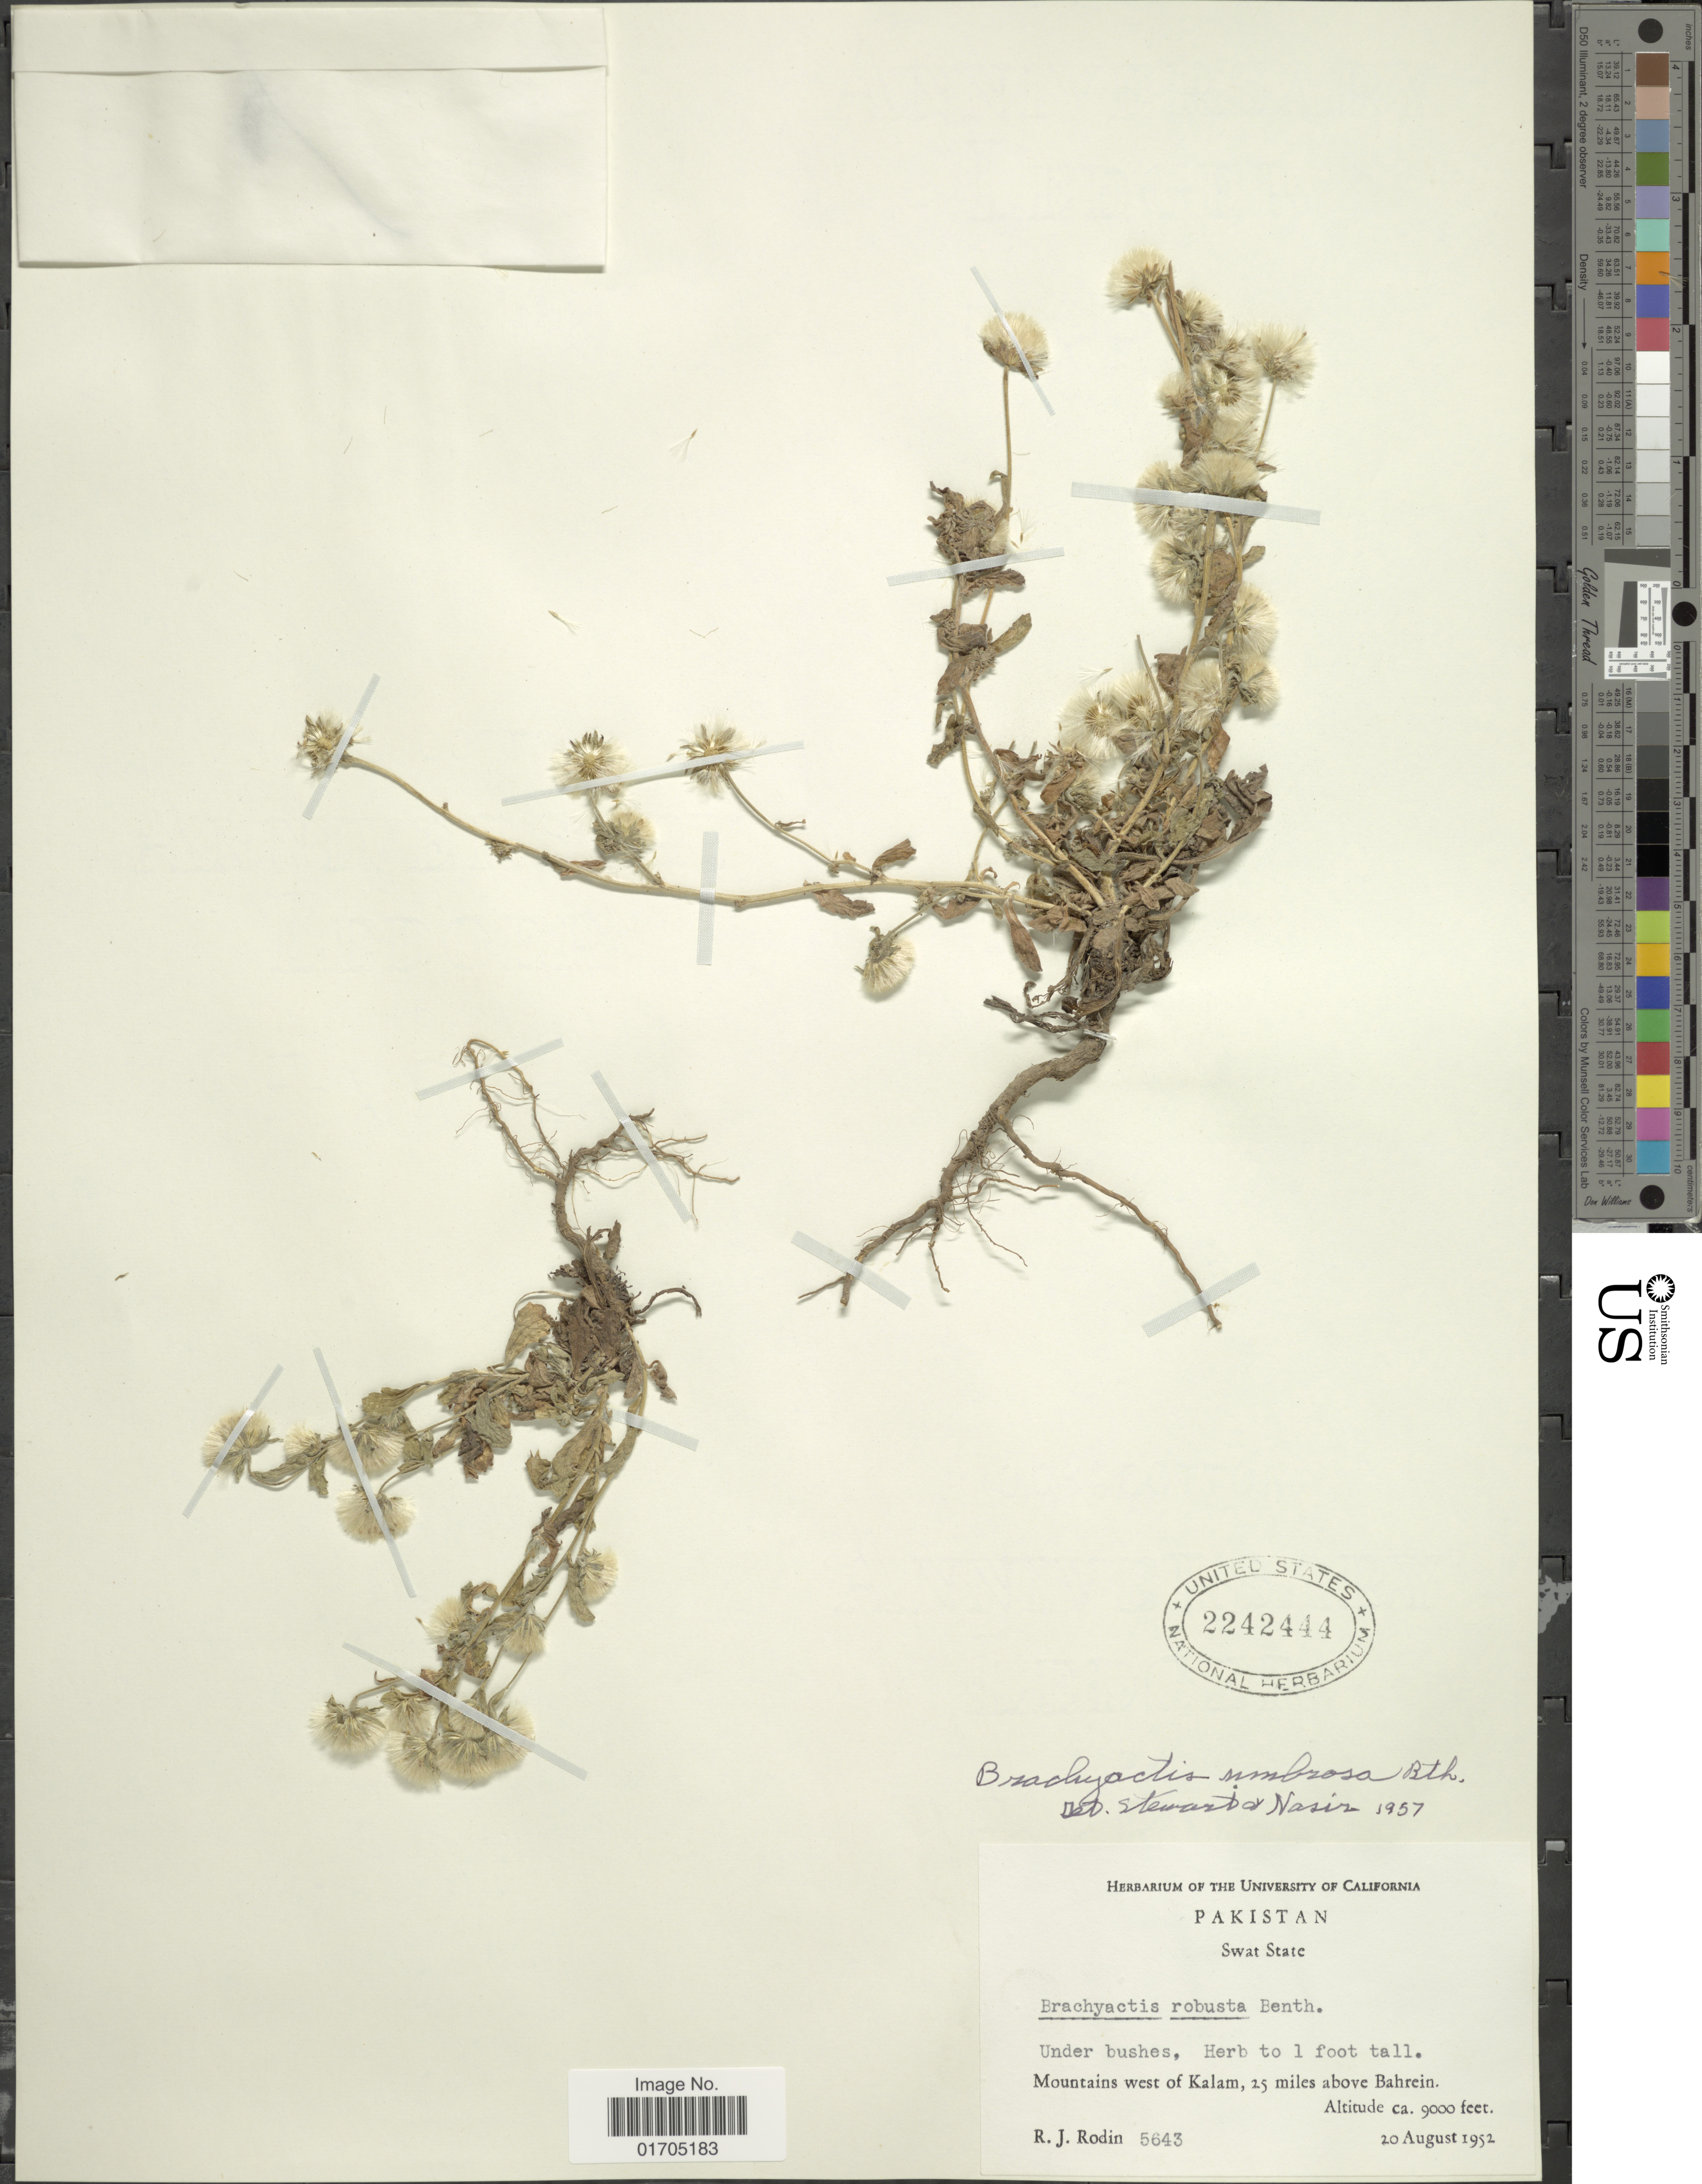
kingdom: Plantae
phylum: Tracheophyta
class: Magnoliopsida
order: Asterales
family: Asteraceae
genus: Brachyactis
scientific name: Brachyactis umbrosa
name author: Benth. in Hook.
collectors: R. J. Rodin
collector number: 5643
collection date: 1952-08-20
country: Pakistan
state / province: Khyber Pakhtunkhwa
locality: Swat State, Mountains west of Kalam, 25 miles above Bahrein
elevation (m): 2743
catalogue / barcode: US 2242444